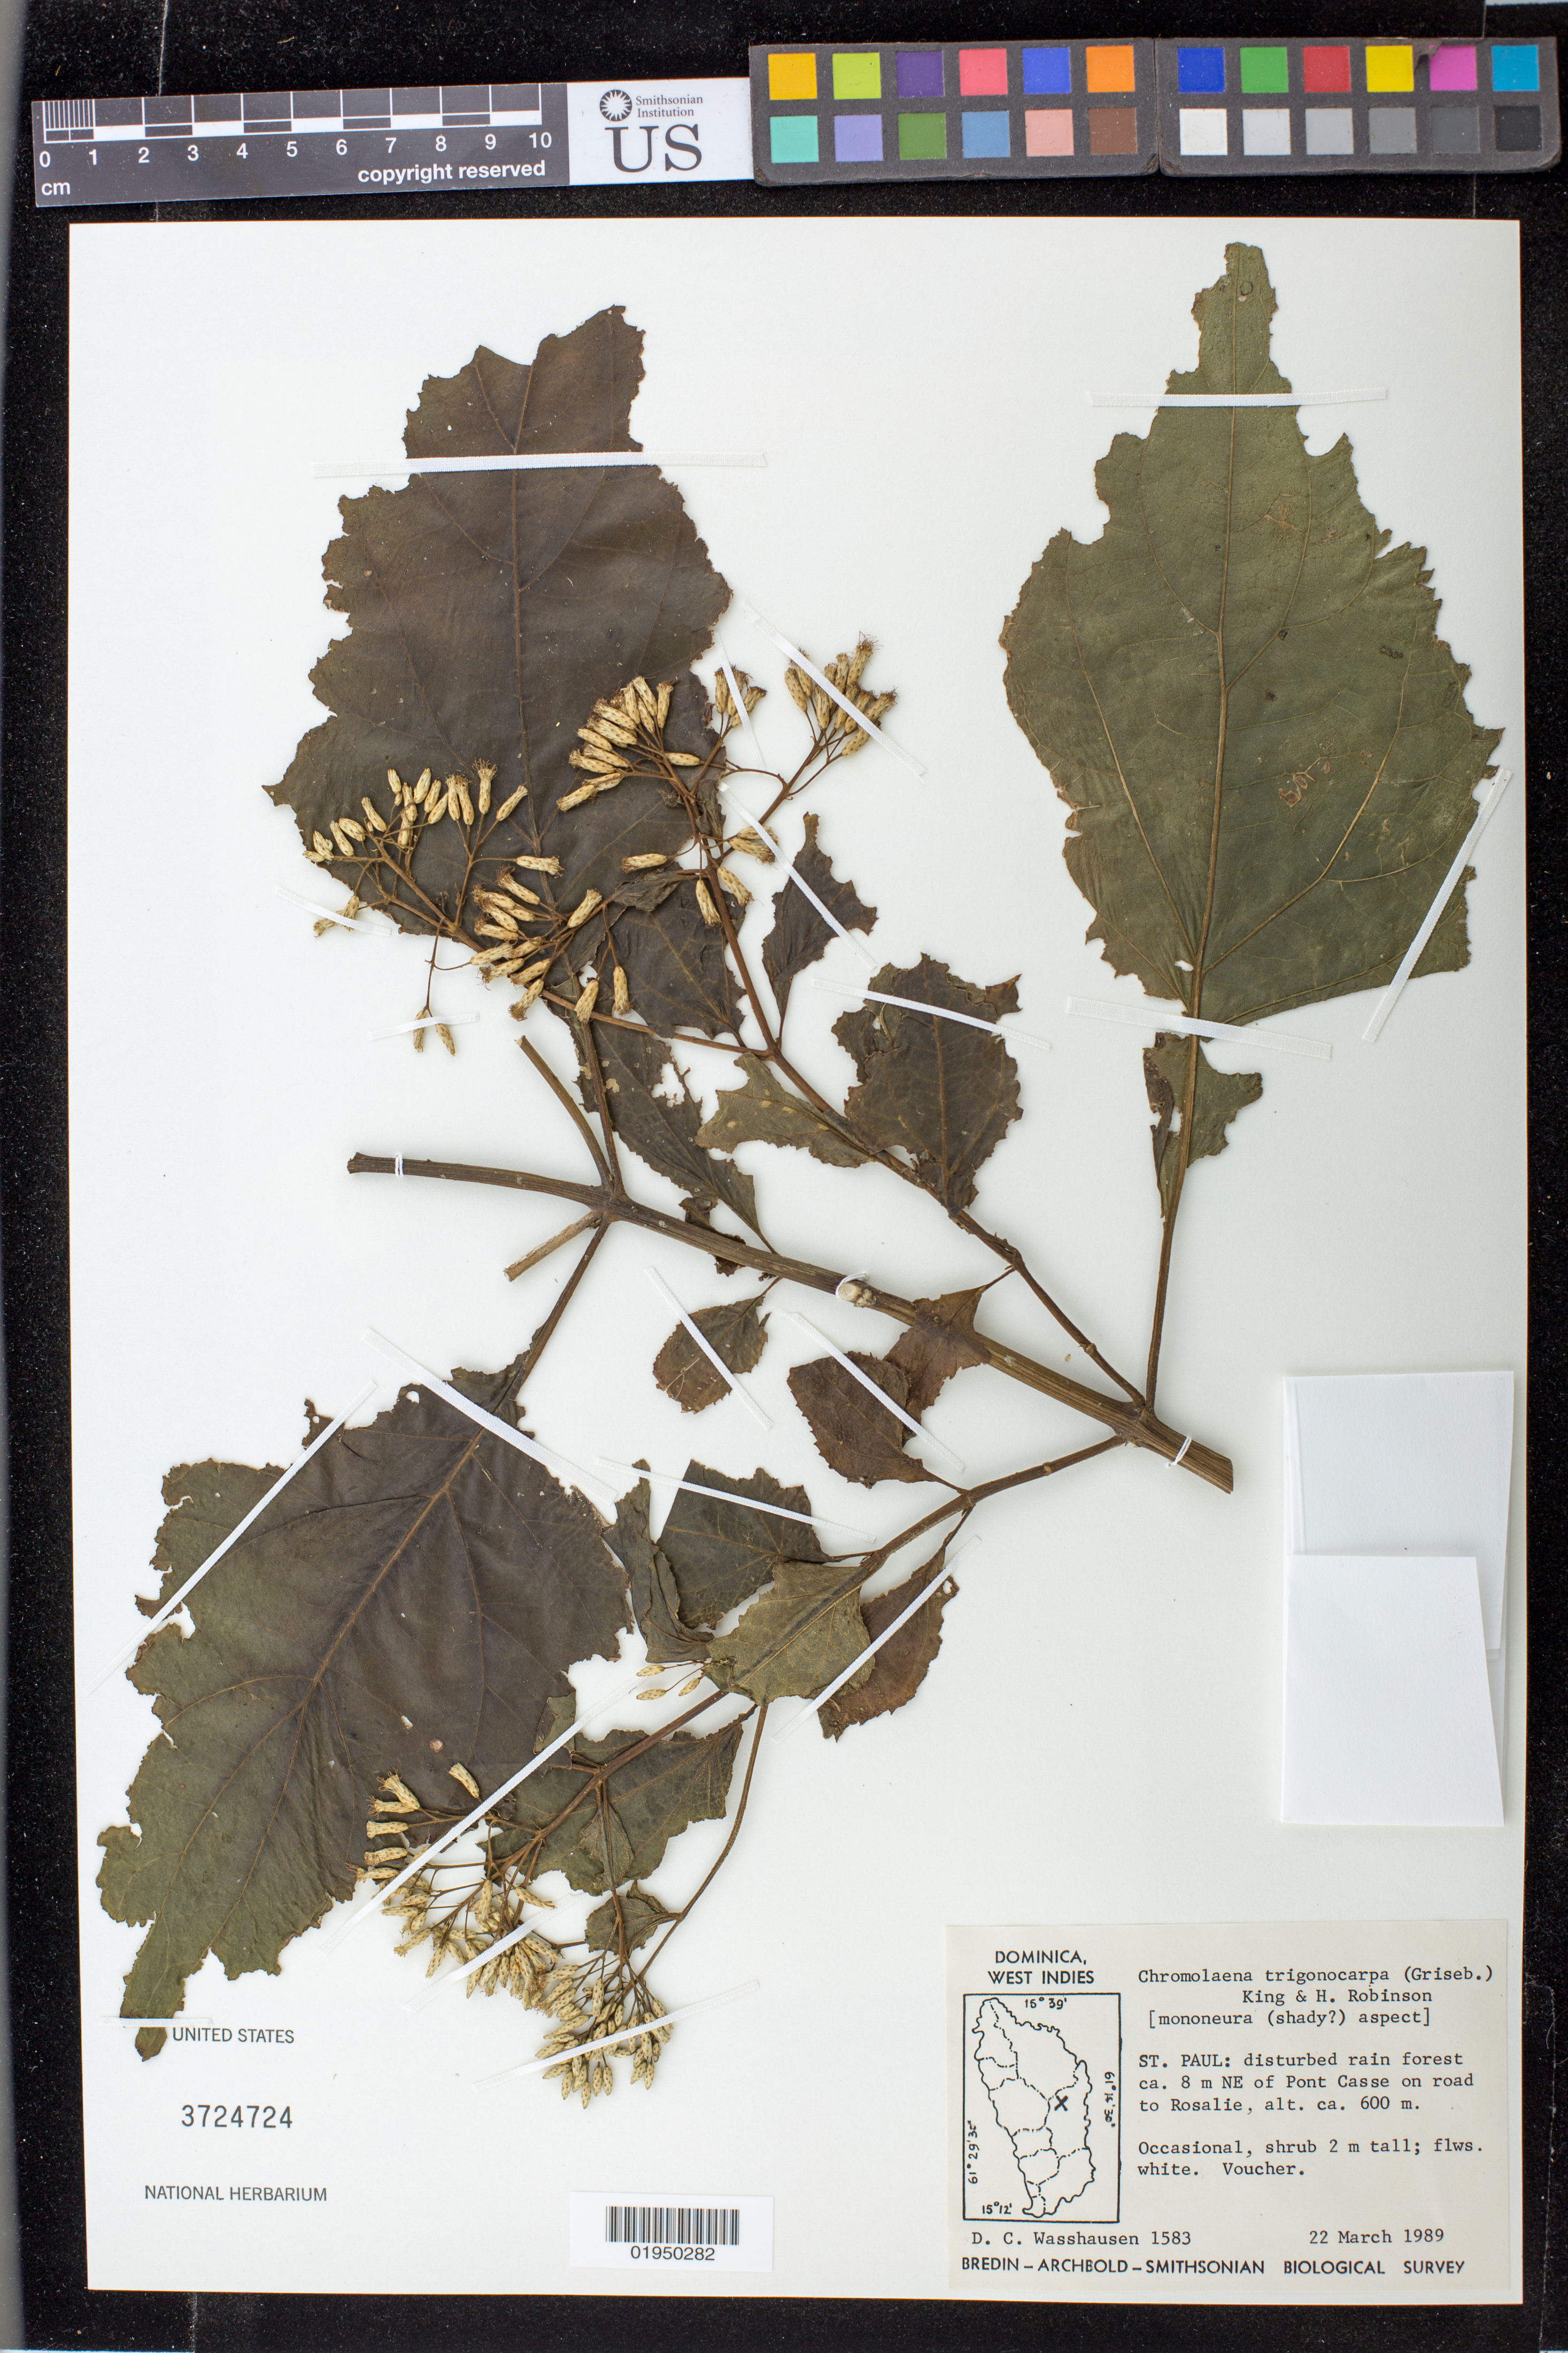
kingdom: Plantae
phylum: Tracheophyta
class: Magnoliopsida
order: Asterales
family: Asteraceae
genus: Chromolaena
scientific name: Chromolaena trigonocarpa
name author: (Griseb.) R.M. King & H. Rob.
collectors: D. C. Wasshausen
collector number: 1583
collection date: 1989-03-22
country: Dominica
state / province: St. Paul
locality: disturbed rain forest ca. 8 m NE of Pont Casse on road to Rosalie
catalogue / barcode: US 3724724